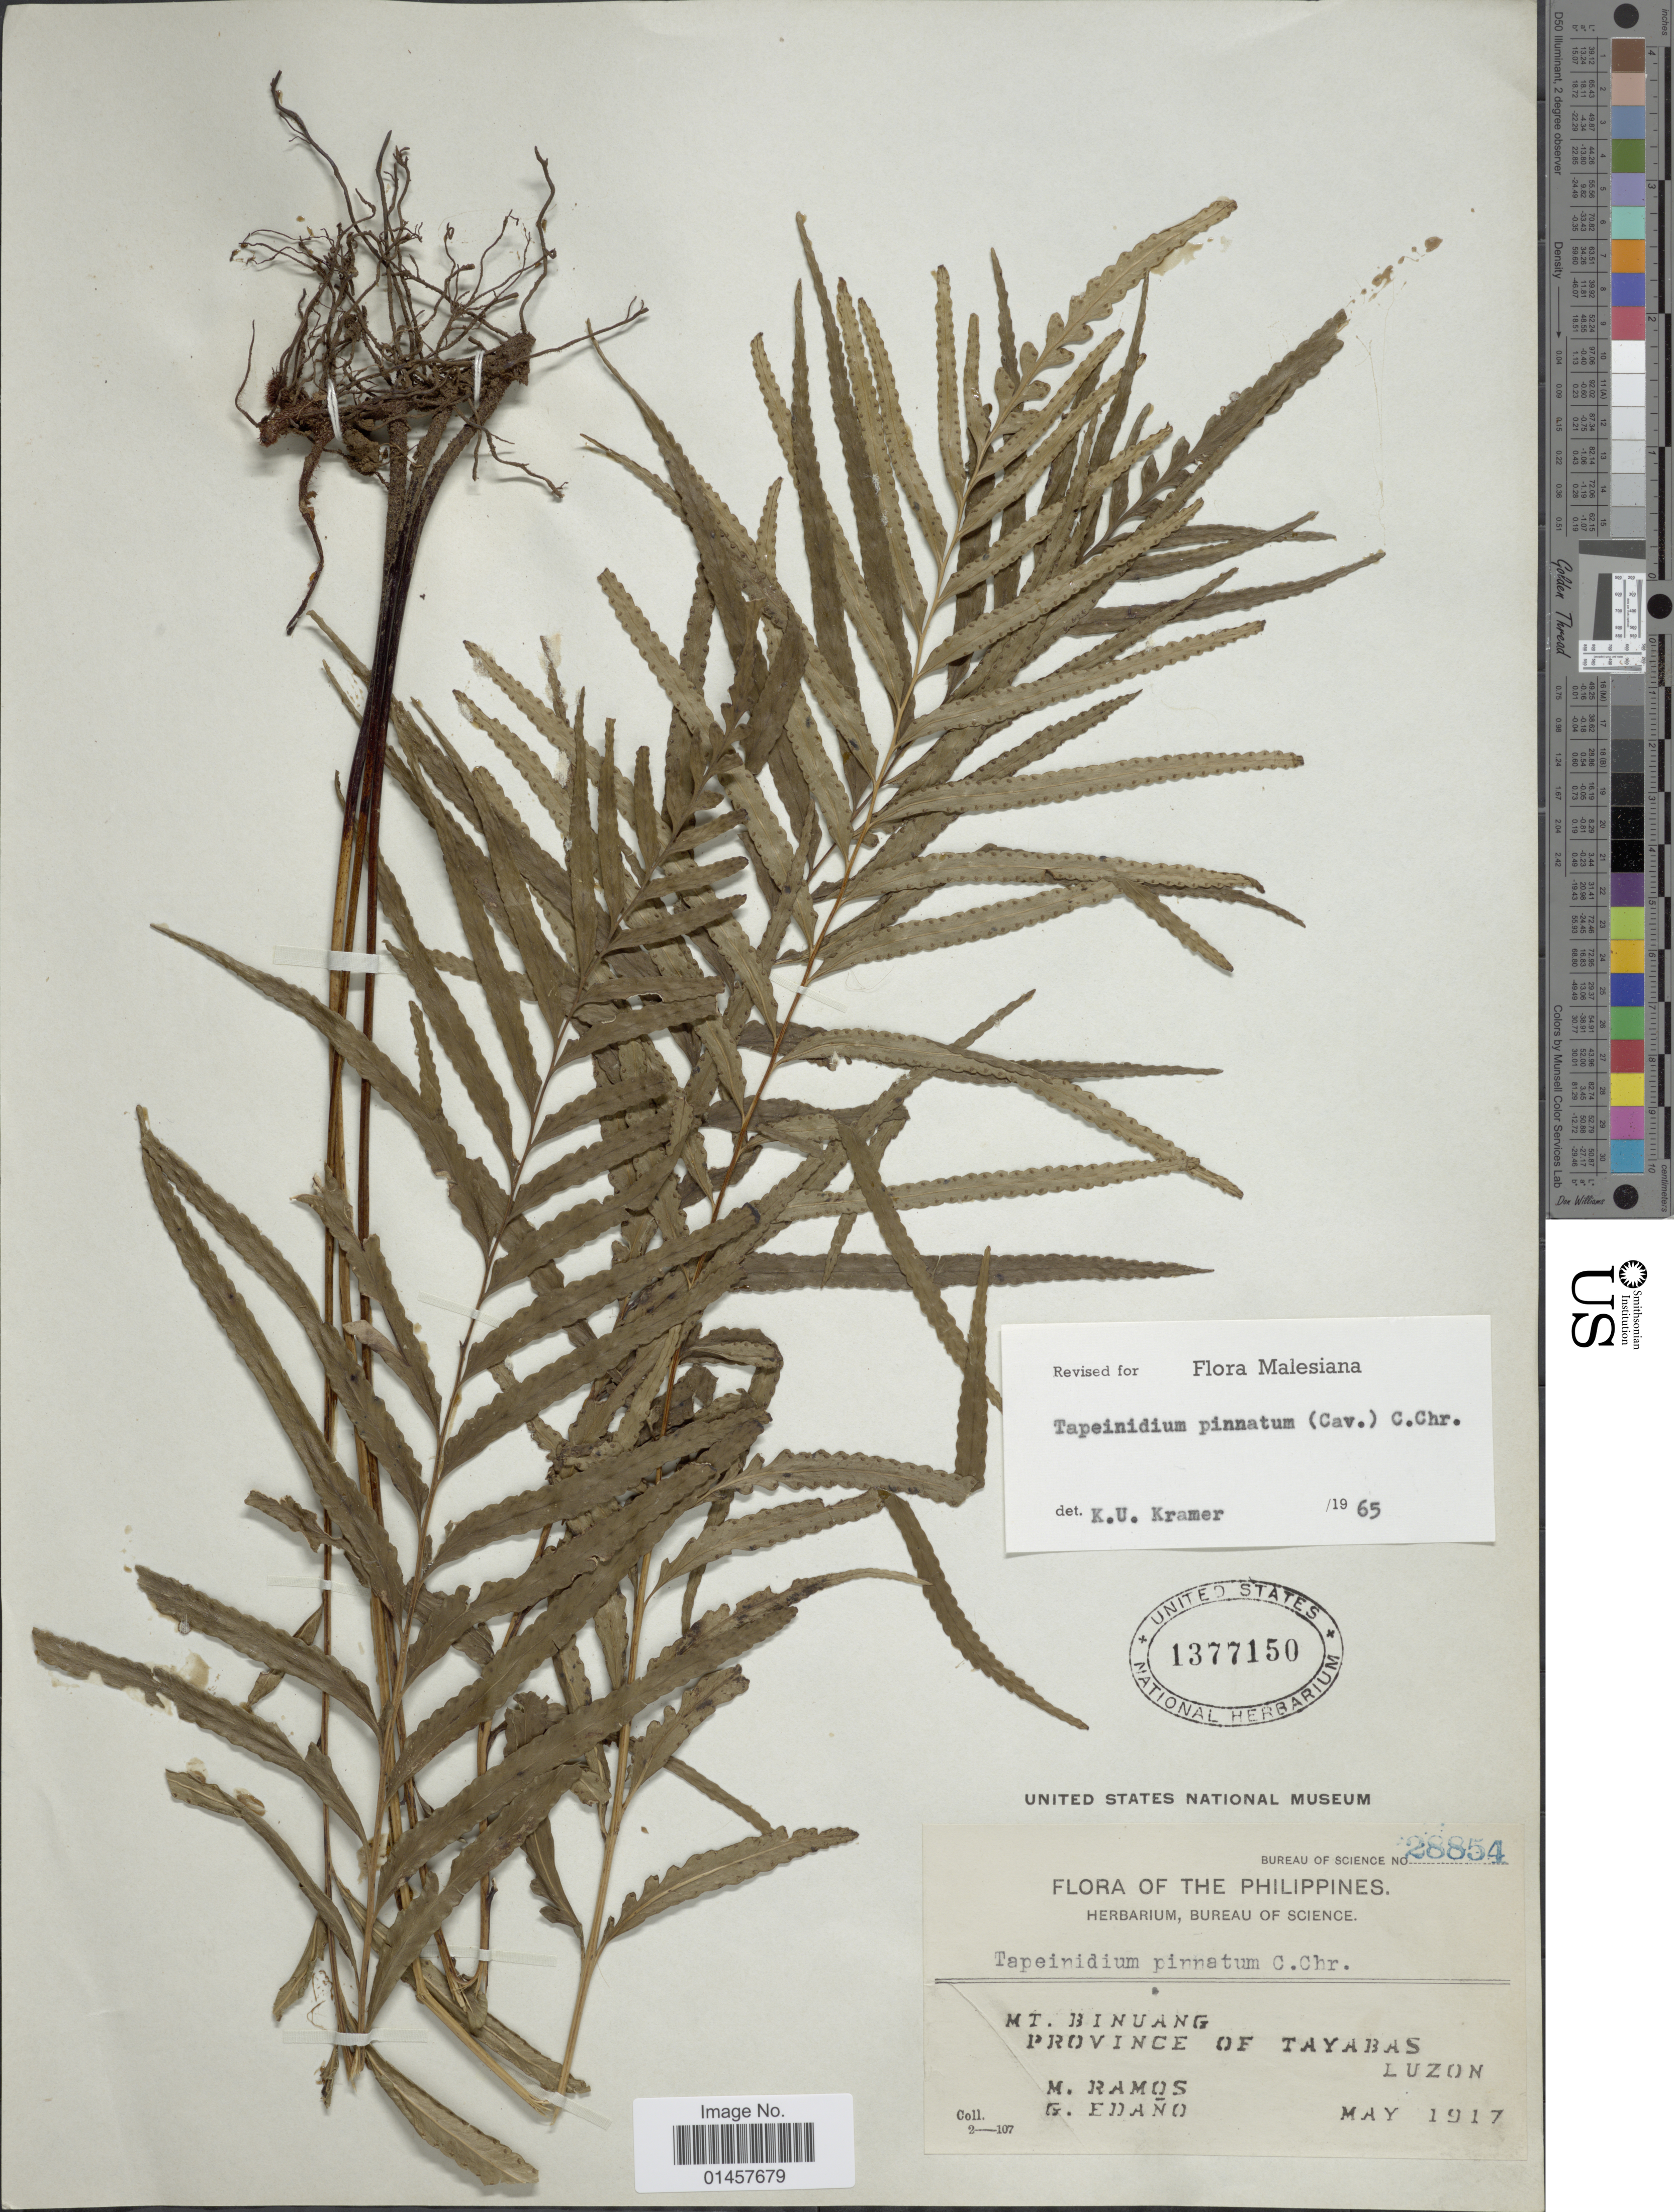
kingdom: Plantae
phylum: Tracheophyta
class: Polypodiopsida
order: Polypodiales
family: Lindsaeaceae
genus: Tapeinidium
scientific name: Tapeinidium pinnatum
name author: (Cav.) C. Chr.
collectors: M. Ramos & G. Edaño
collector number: Bureau of Science 28854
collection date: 1917-05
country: Philippines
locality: Mt. Binuang, province of Tayabas, Luzon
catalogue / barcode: US 1377150